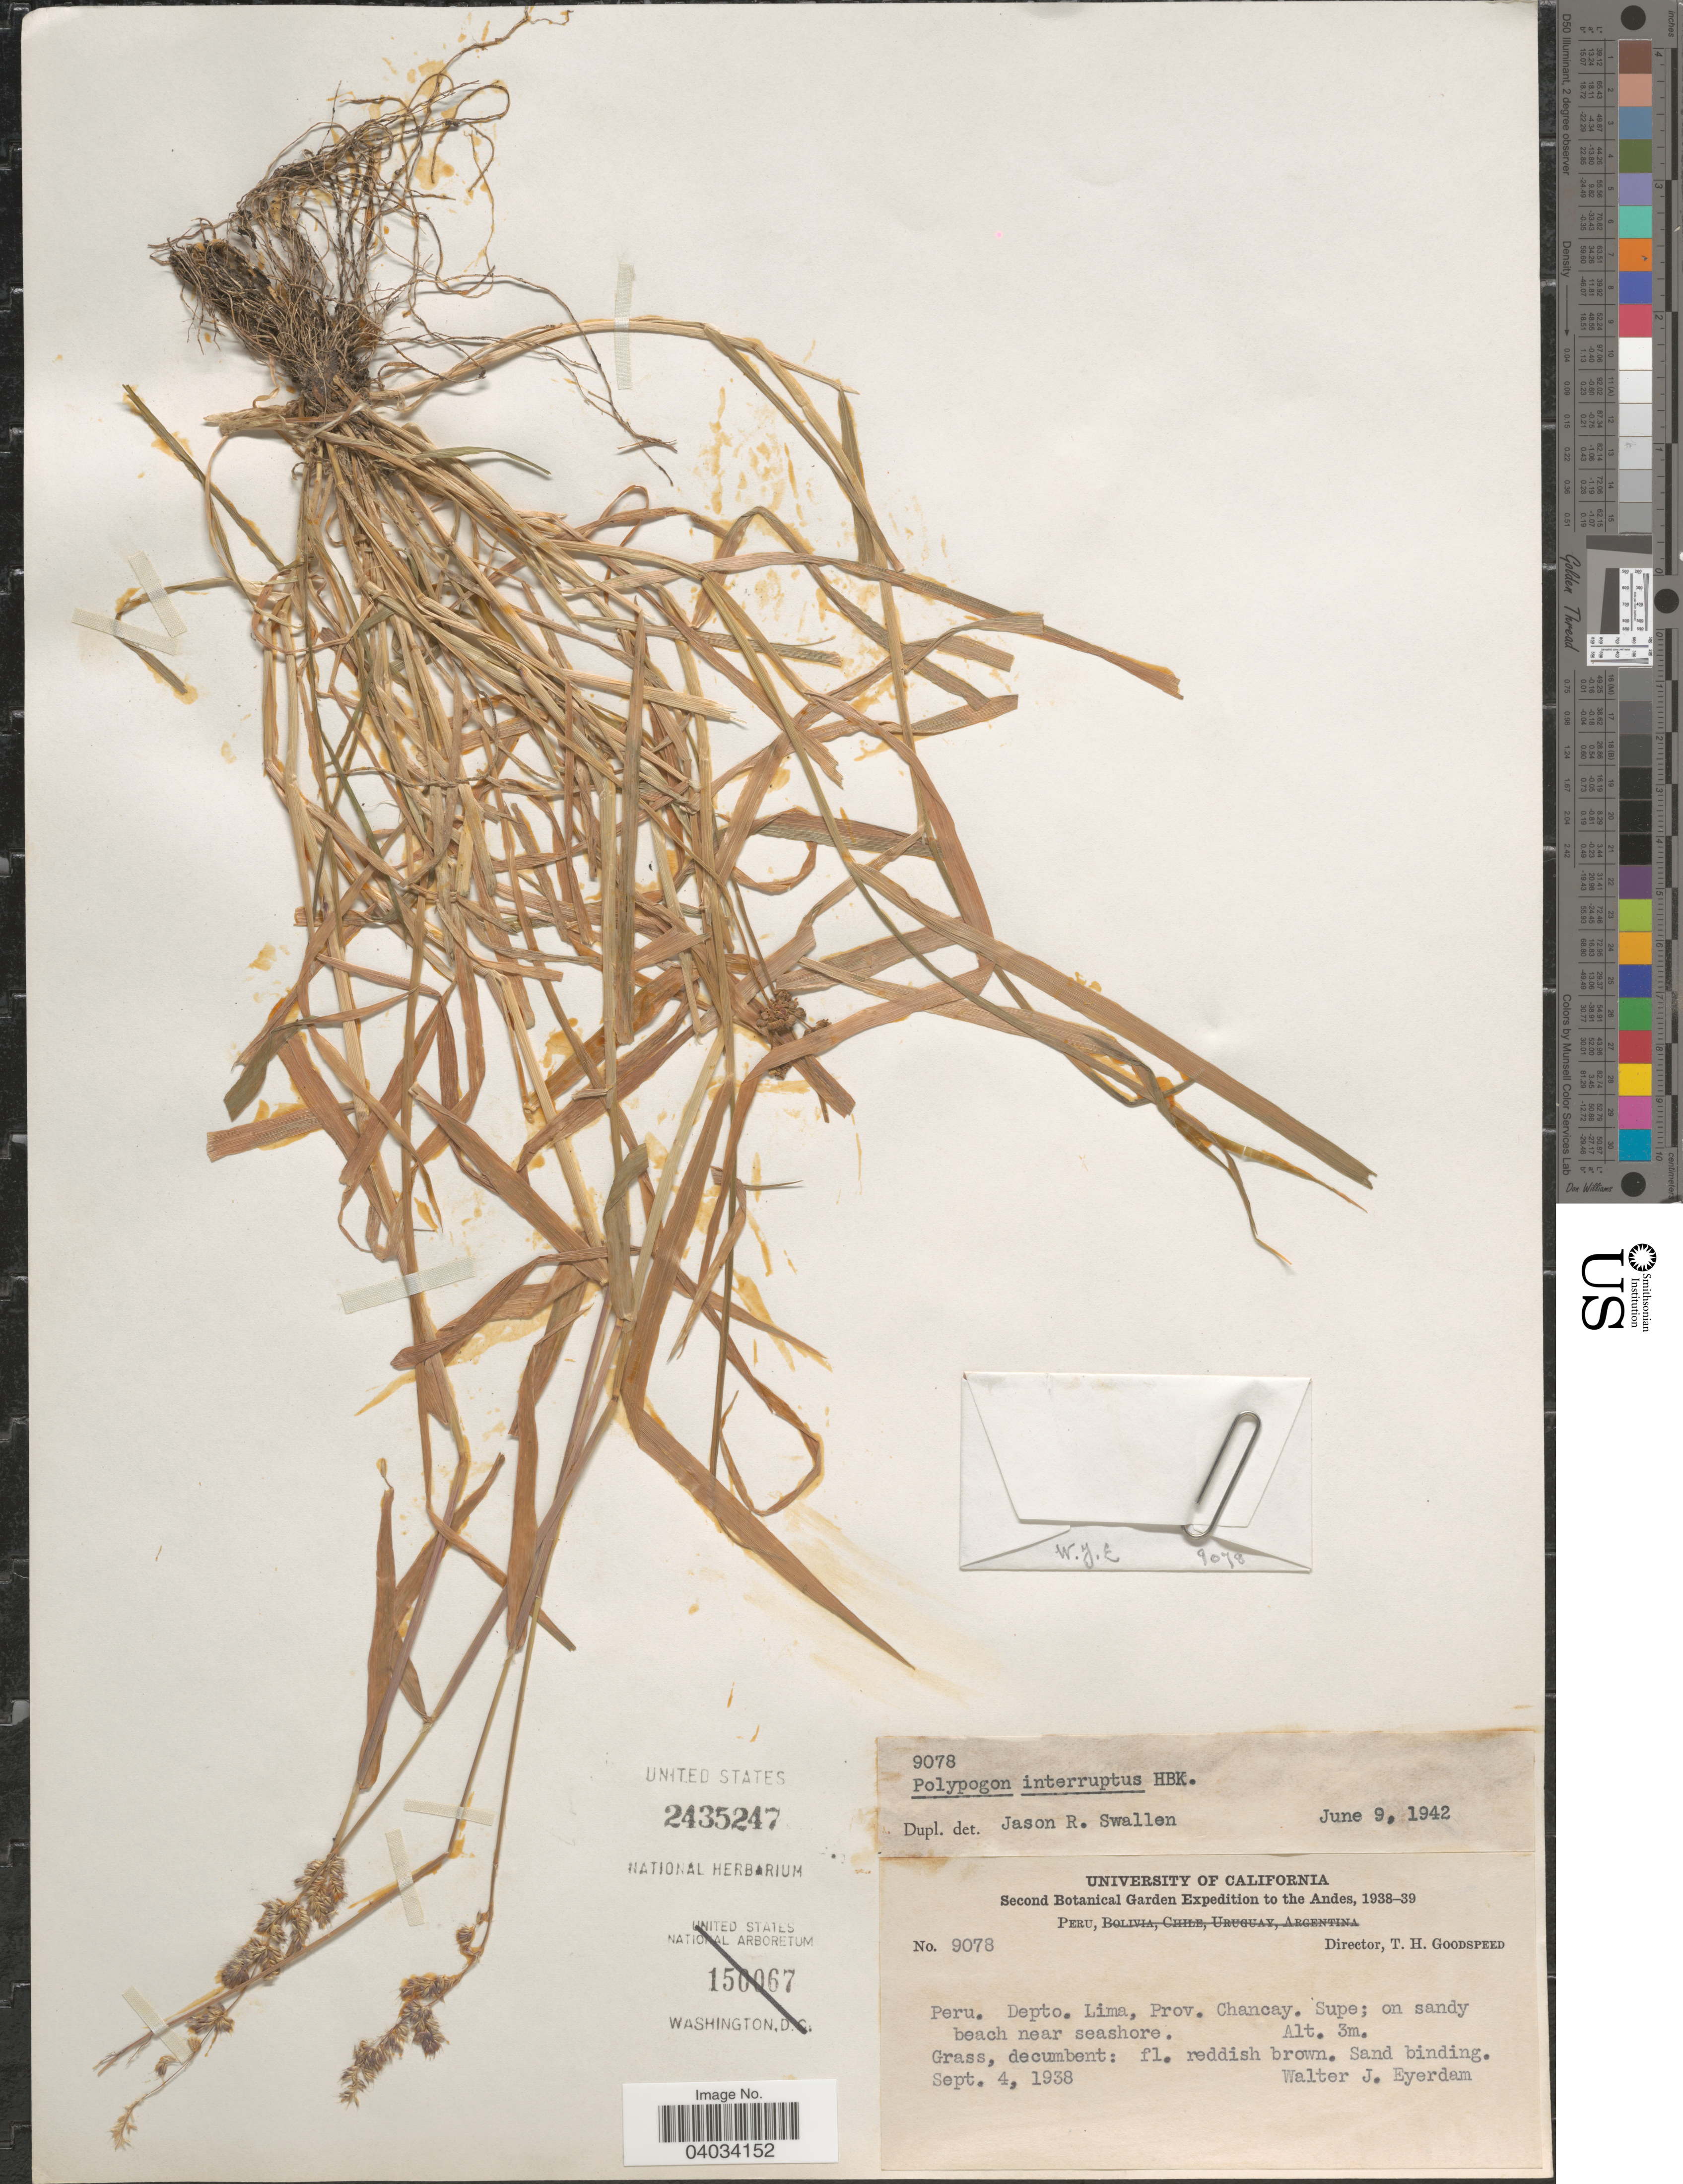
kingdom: Plantae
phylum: Tracheophyta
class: Liliopsida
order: Poales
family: Poaceae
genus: Polypogon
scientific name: Polypogon interruptus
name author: Kunth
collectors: W. J. Eyerdam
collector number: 9078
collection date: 1938-09-04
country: Peru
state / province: Lima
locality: The Andes. Depto. Lima, Prov. Chancay. Supe.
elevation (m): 3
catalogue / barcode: US 2435247